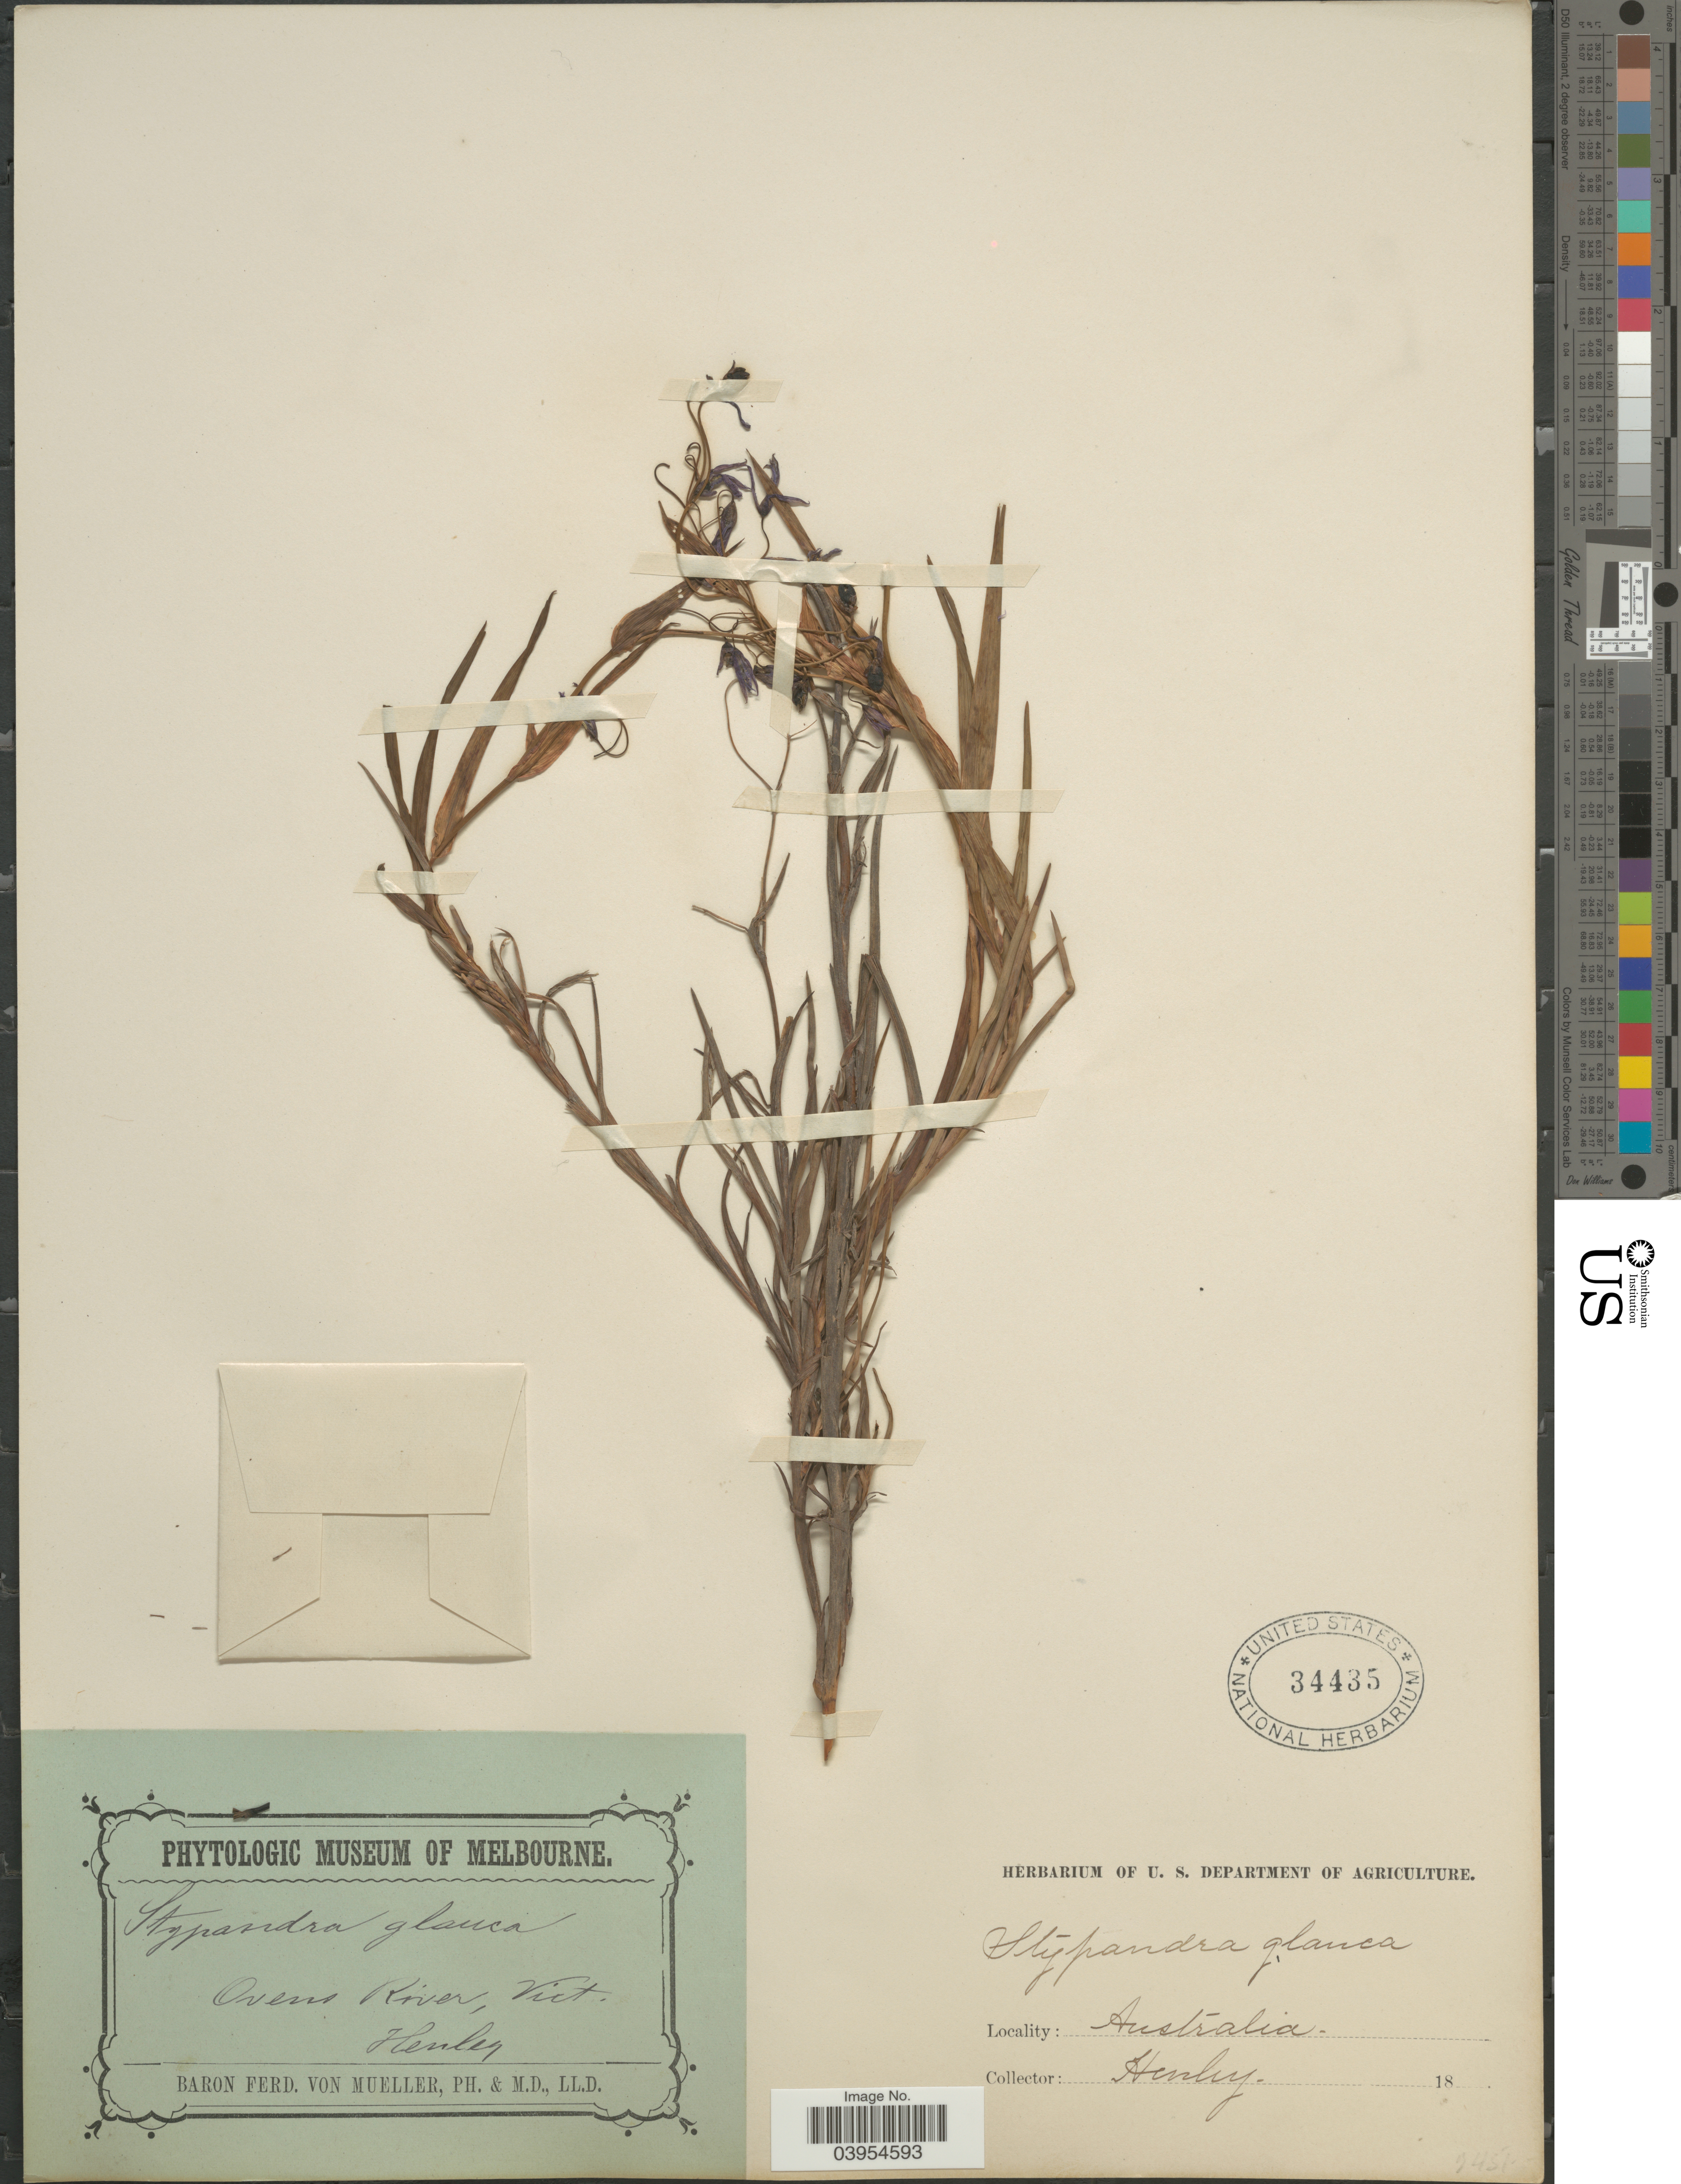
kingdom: Plantae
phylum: Tracheophyta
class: Liliopsida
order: Asparagales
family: Asphodelaceae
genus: Stypandra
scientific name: Stypandra glauca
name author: R. Br.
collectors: -. Henley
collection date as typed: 18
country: Australia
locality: Ovens River, Vict.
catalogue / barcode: US 34435